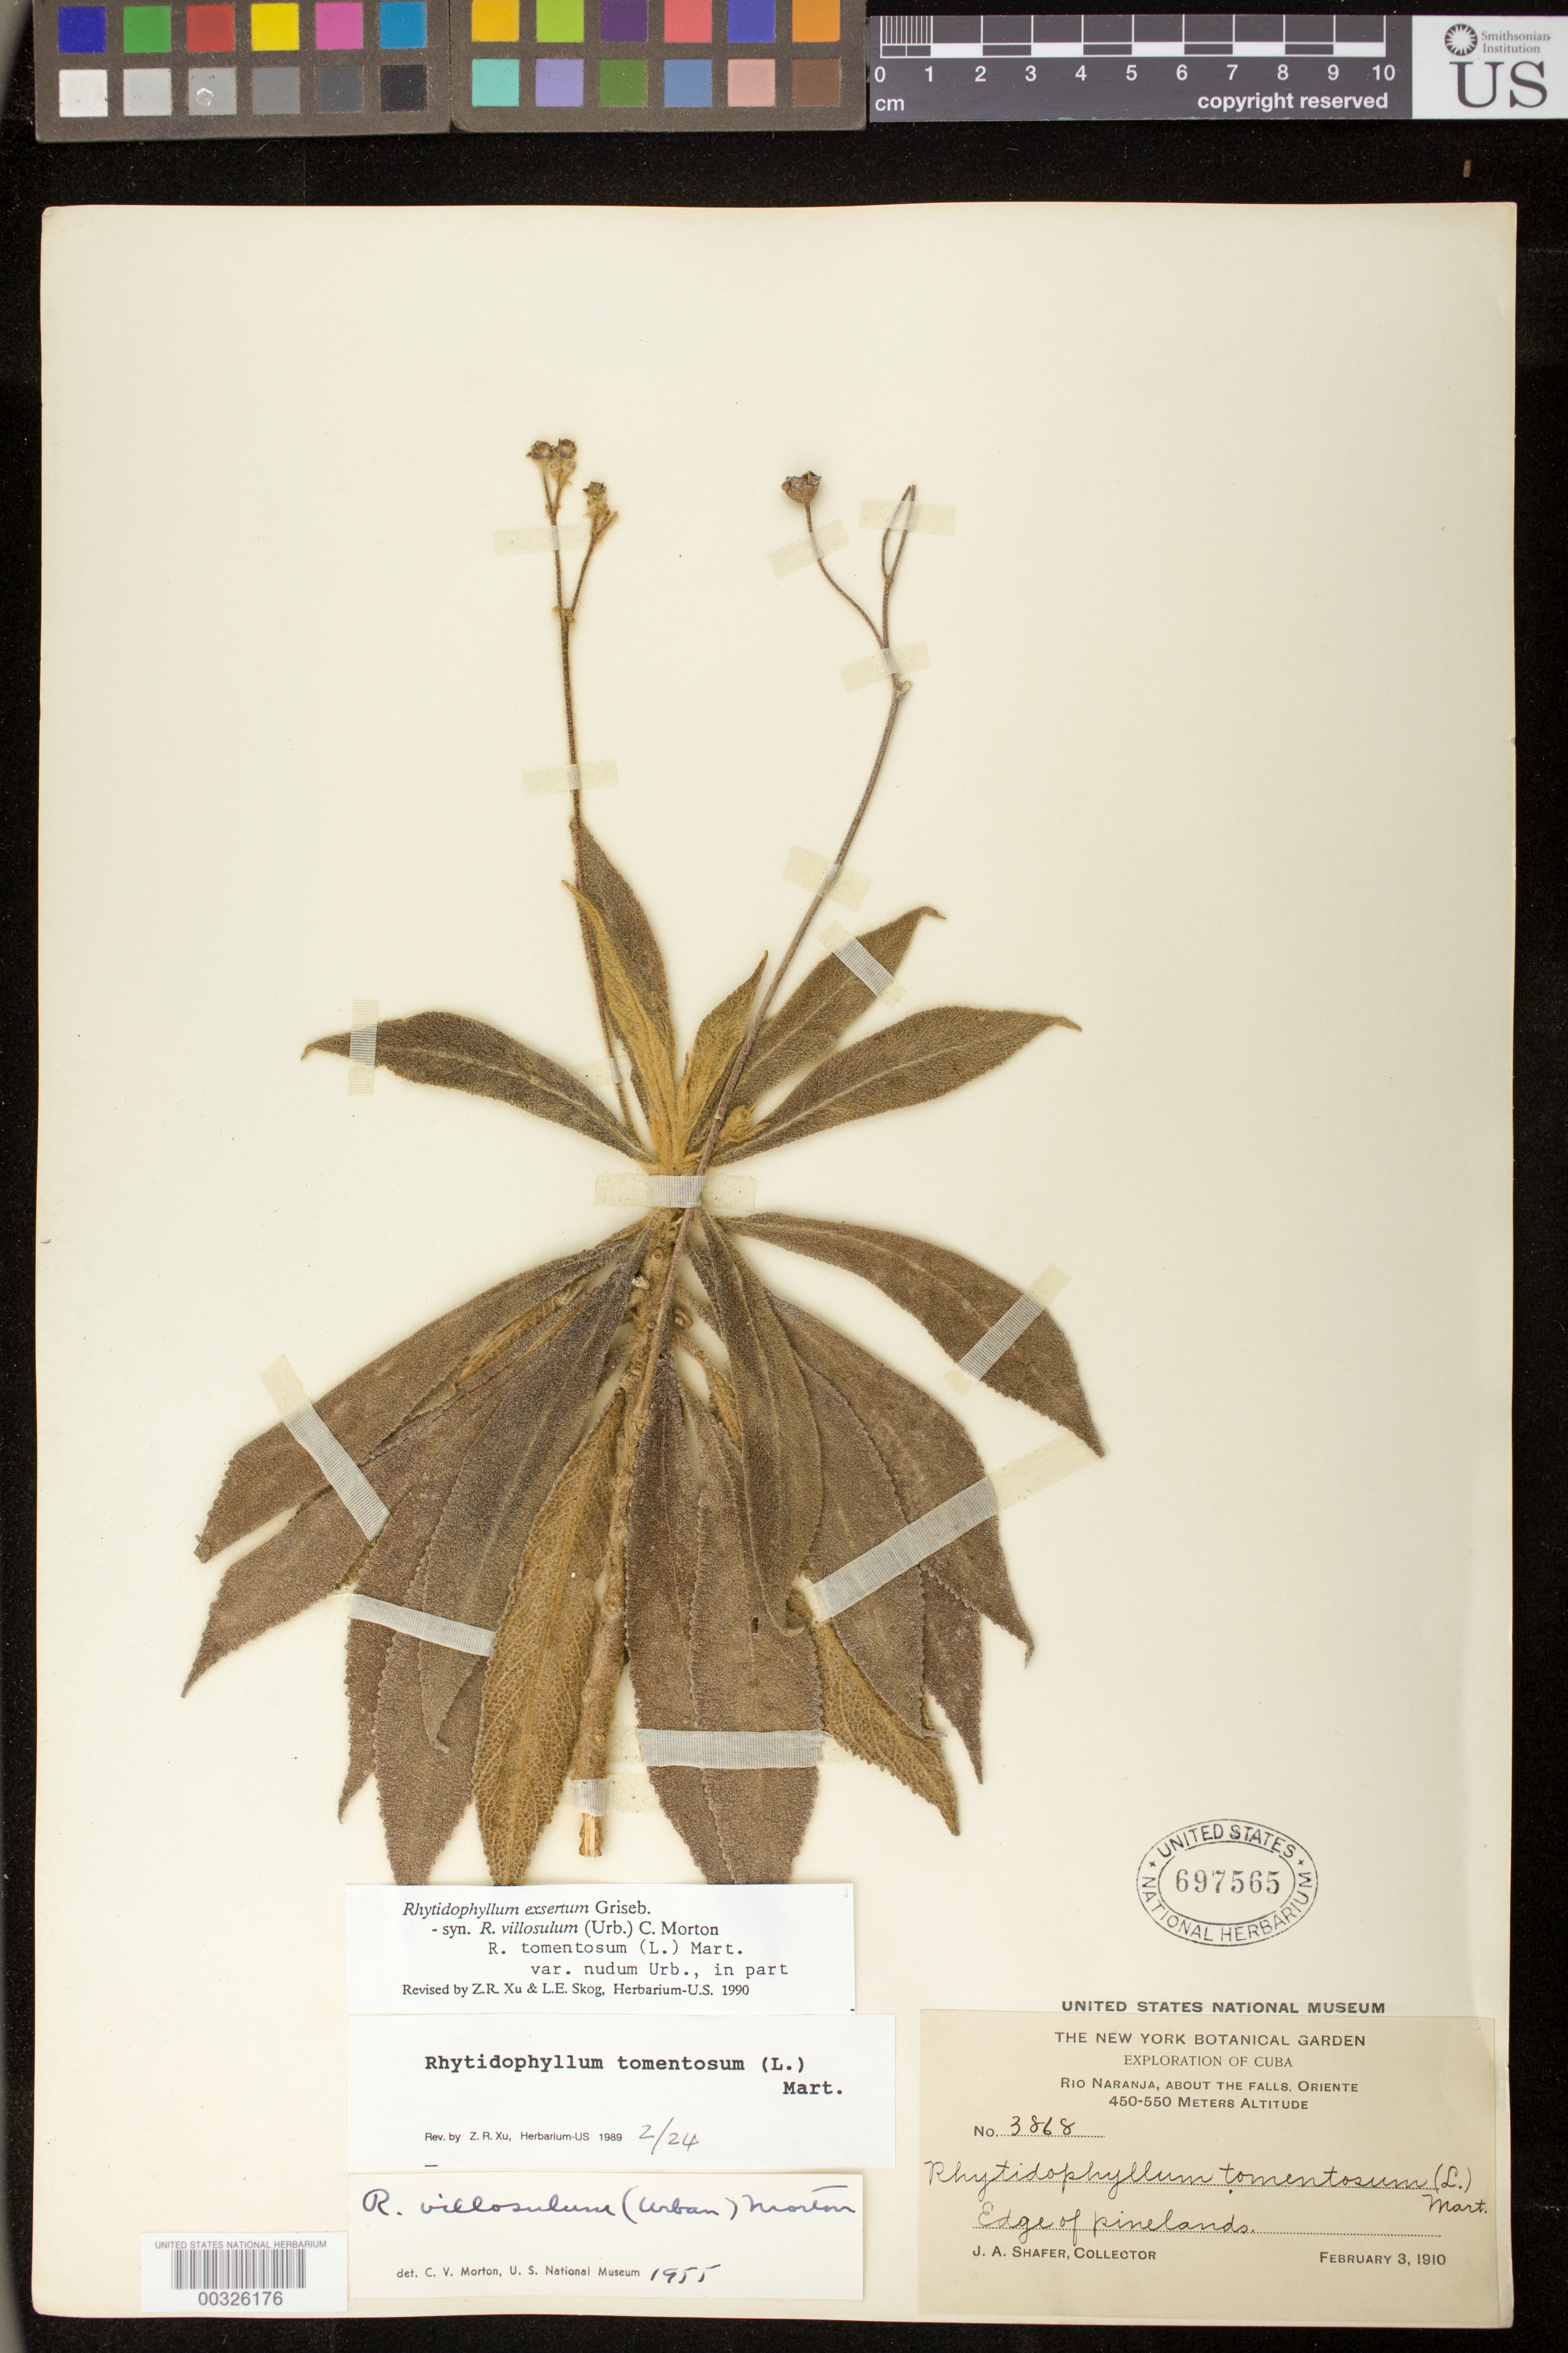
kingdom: Plantae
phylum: Tracheophyta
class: Magnoliopsida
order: Lamiales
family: Gesneriaceae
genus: Rhytidophyllum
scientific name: Rhytidophyllum exsertum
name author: Griseb.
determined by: Skog, Laurence E.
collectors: J. A. Shafer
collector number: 3868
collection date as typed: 03 Feb 1910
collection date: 1910-02-03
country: Cuba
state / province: Oriente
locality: Rio Naranja [Naranjo], about the falls, Oriente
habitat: Edge of pinelands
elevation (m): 450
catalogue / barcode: US 697565